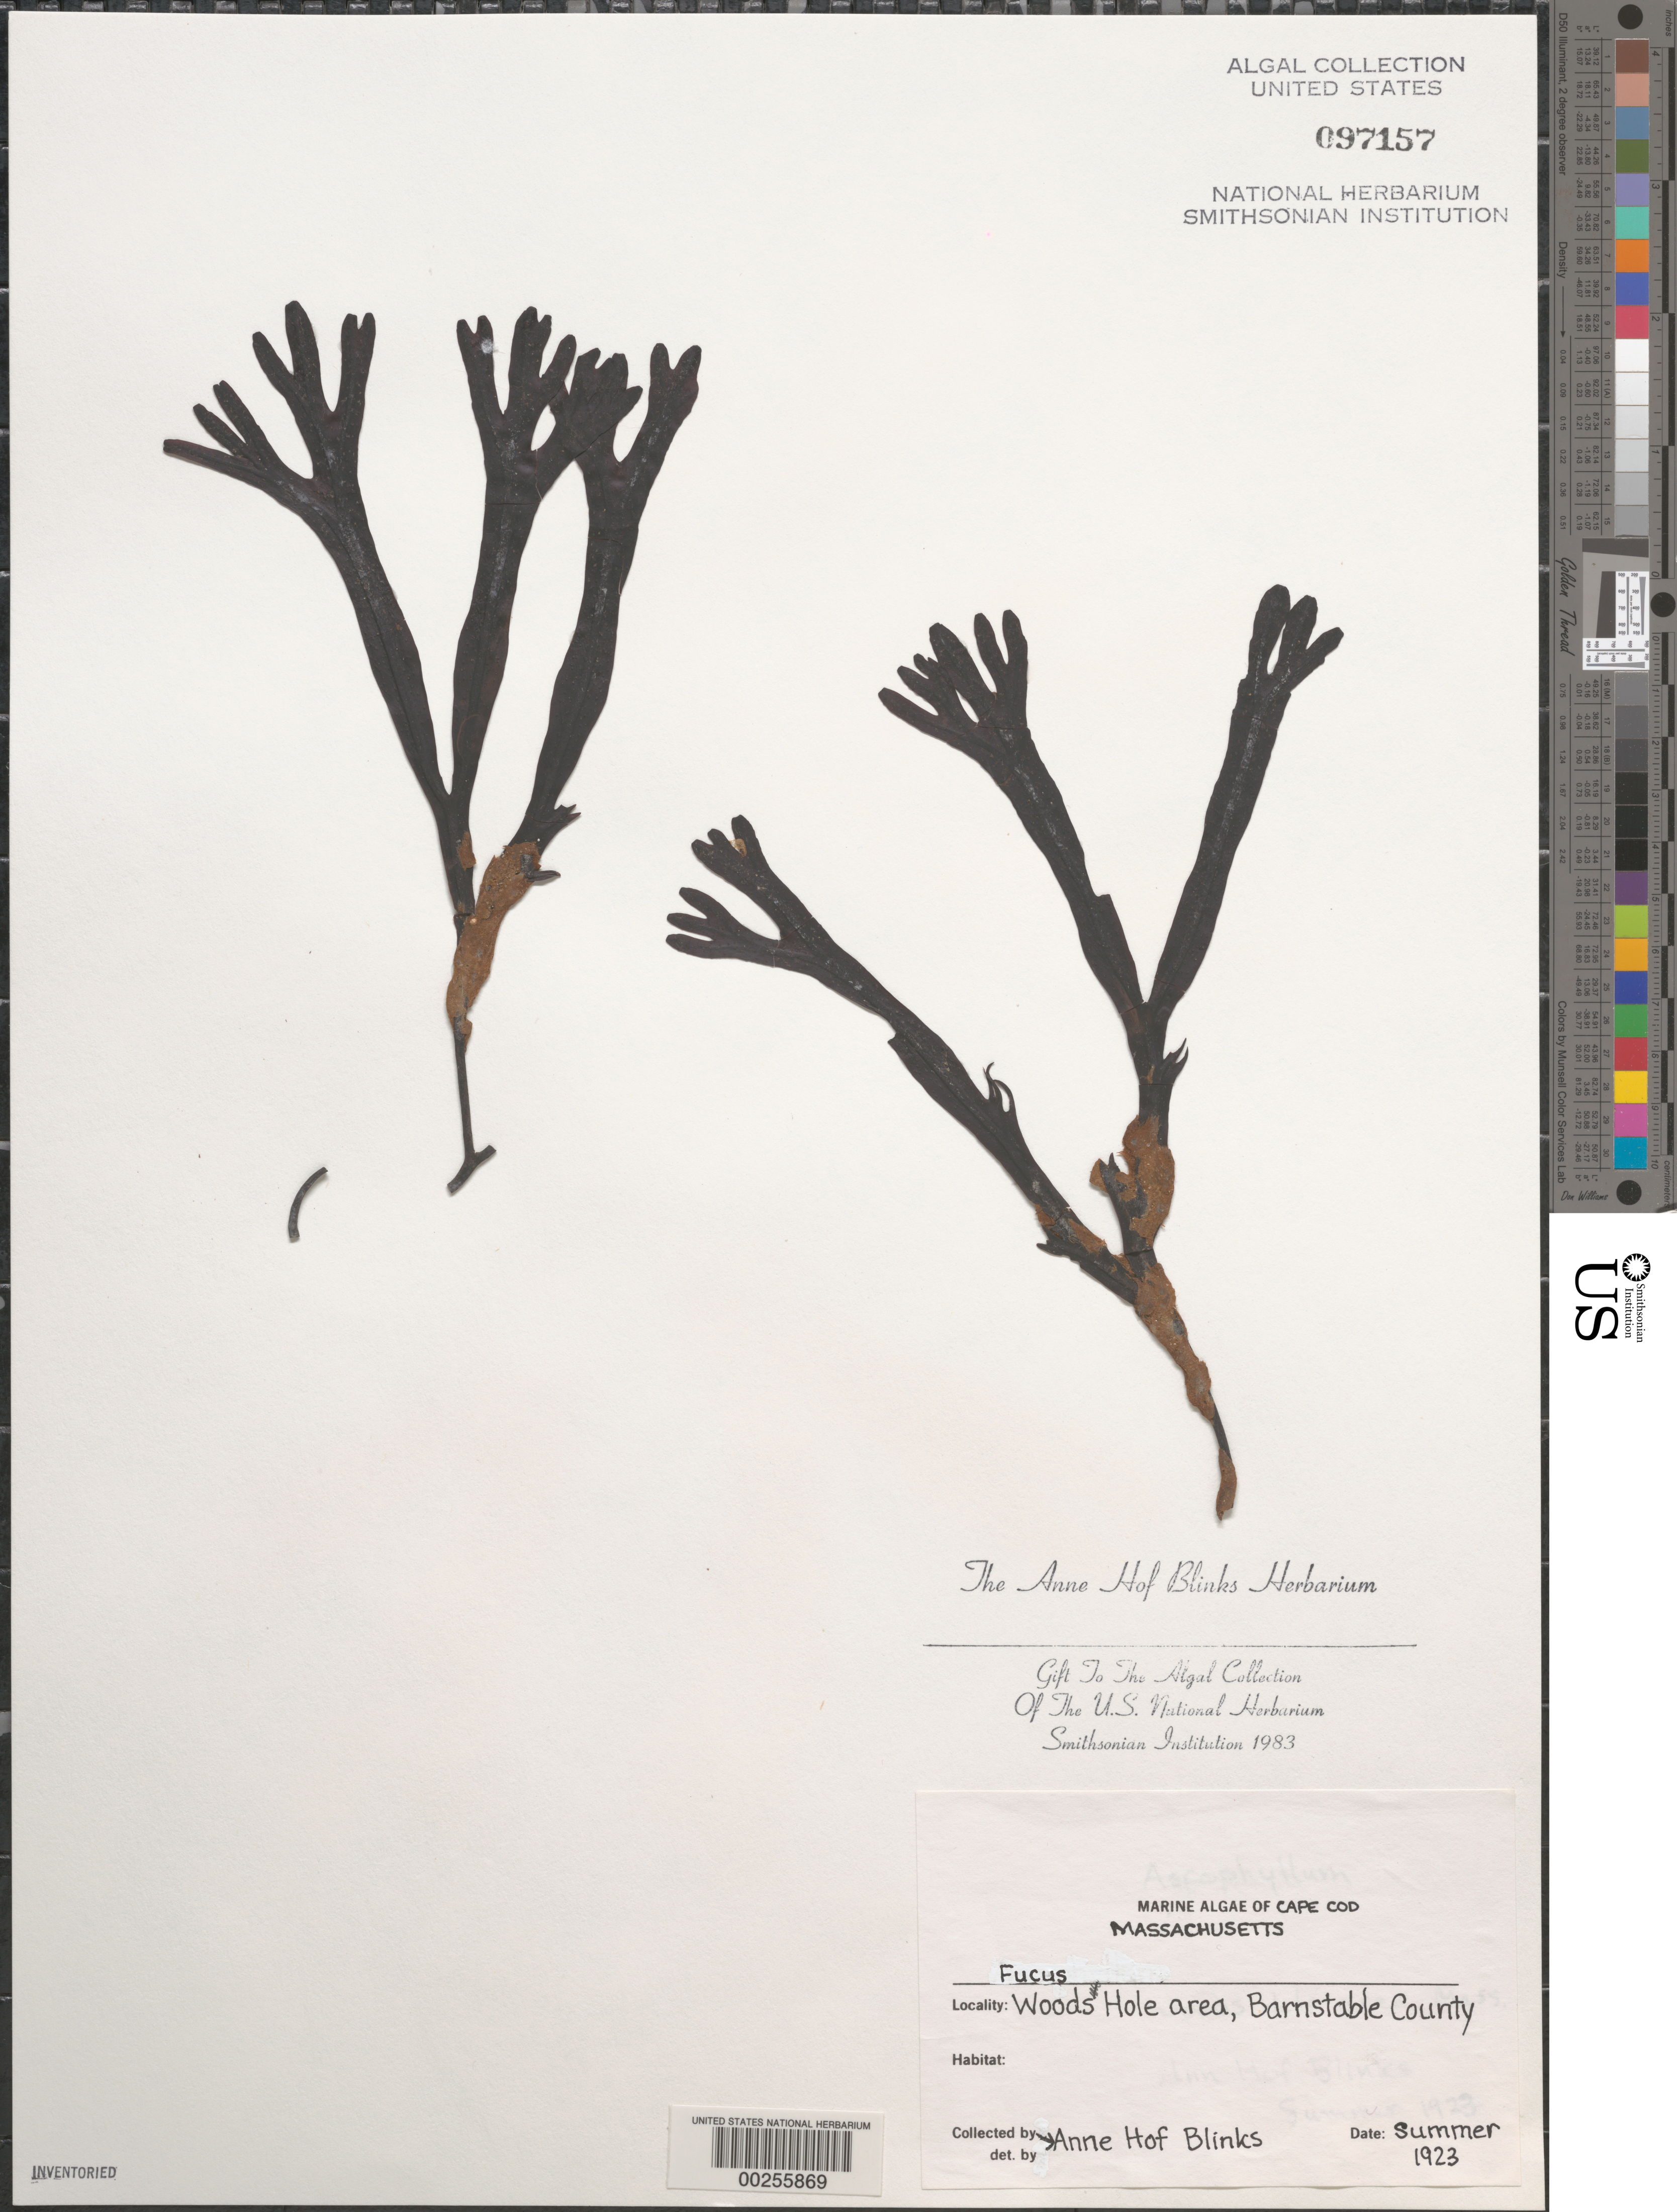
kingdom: Chromista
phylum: Ochrophyta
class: Phaeophyceae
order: Fucales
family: Fucaceae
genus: Fucus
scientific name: Fucus sp.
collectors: A. Blinks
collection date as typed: Sum 1923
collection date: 1923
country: United States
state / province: Massachusetts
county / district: Barnstable County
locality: Woods Hole area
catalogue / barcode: US 97157